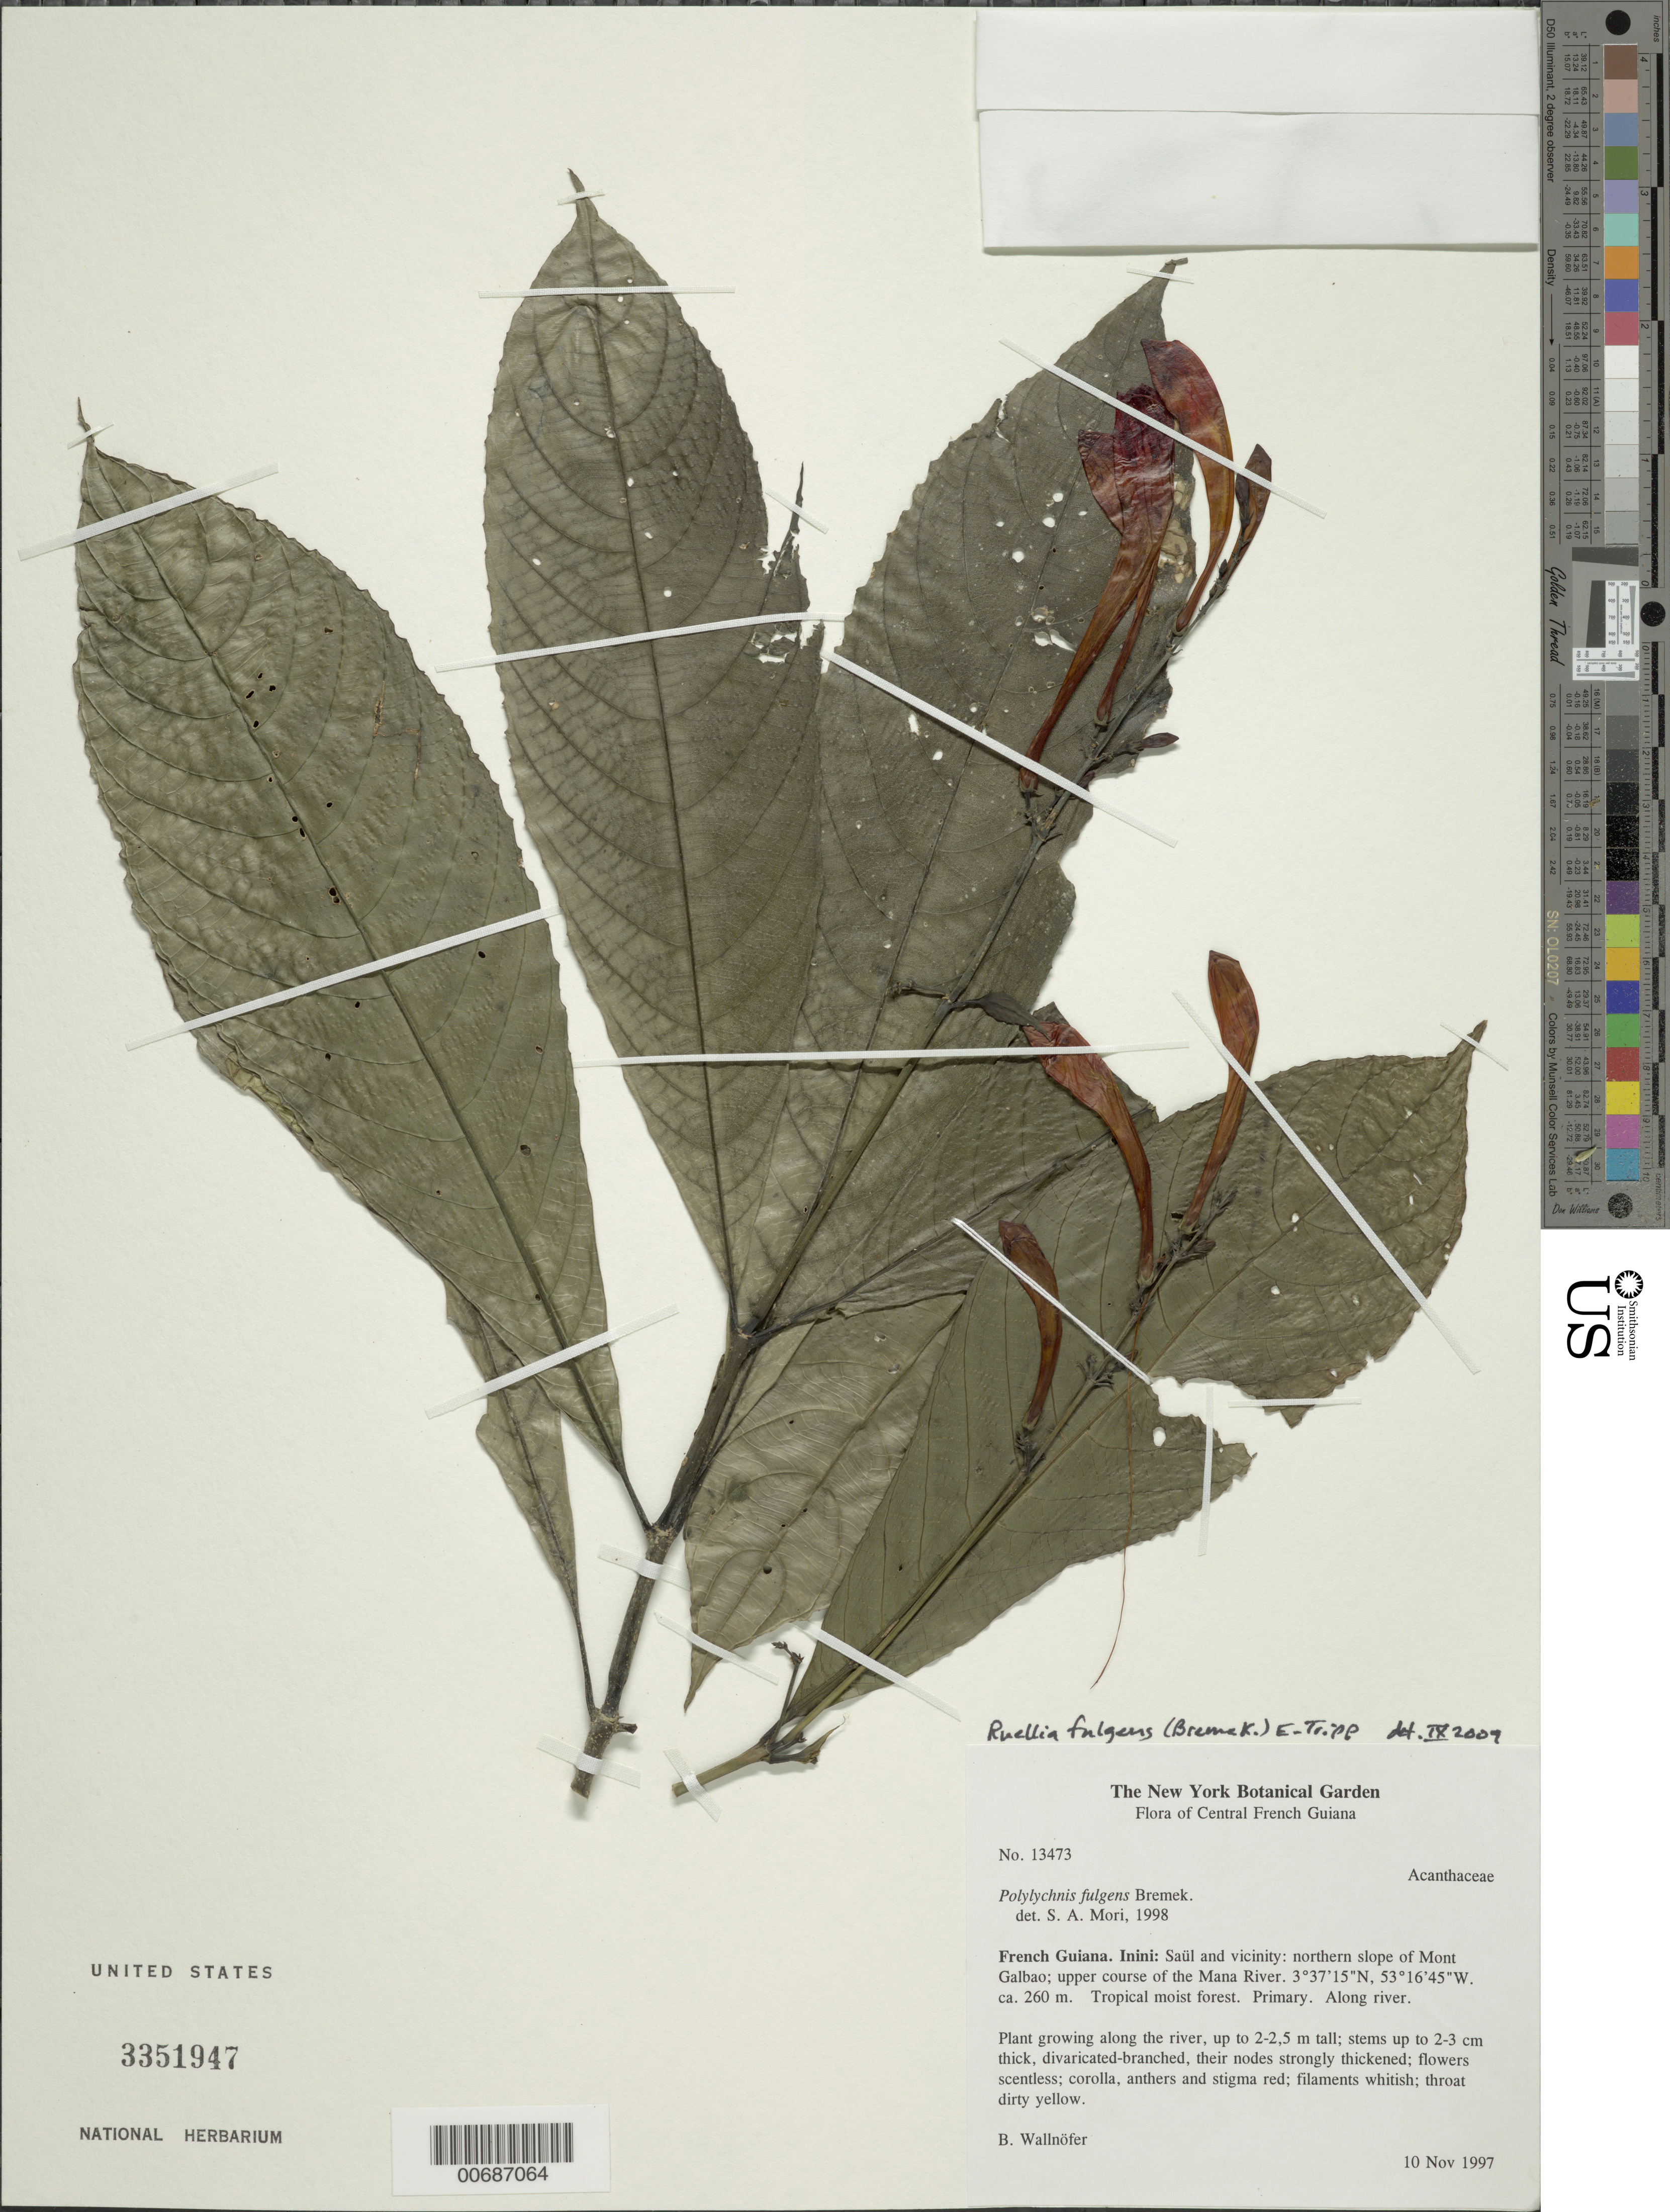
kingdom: Plantae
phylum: Tracheophyta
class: Magnoliopsida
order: Lamiales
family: Acanthaceae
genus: Polylychnis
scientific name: Polylychnis fulgens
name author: Bremek.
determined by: Mori, Scott A.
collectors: B. Wallnöfer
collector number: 13473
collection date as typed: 10-Nov-97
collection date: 1997-11-10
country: French Guiana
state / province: Saint-Laurent-du-Maroni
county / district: Saül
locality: Inini: Saül and vicinity, northern slope of Mont Galbao; upper course of Mana River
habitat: Tropical moist forest. Primary. Along river.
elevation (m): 270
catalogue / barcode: US 3351947